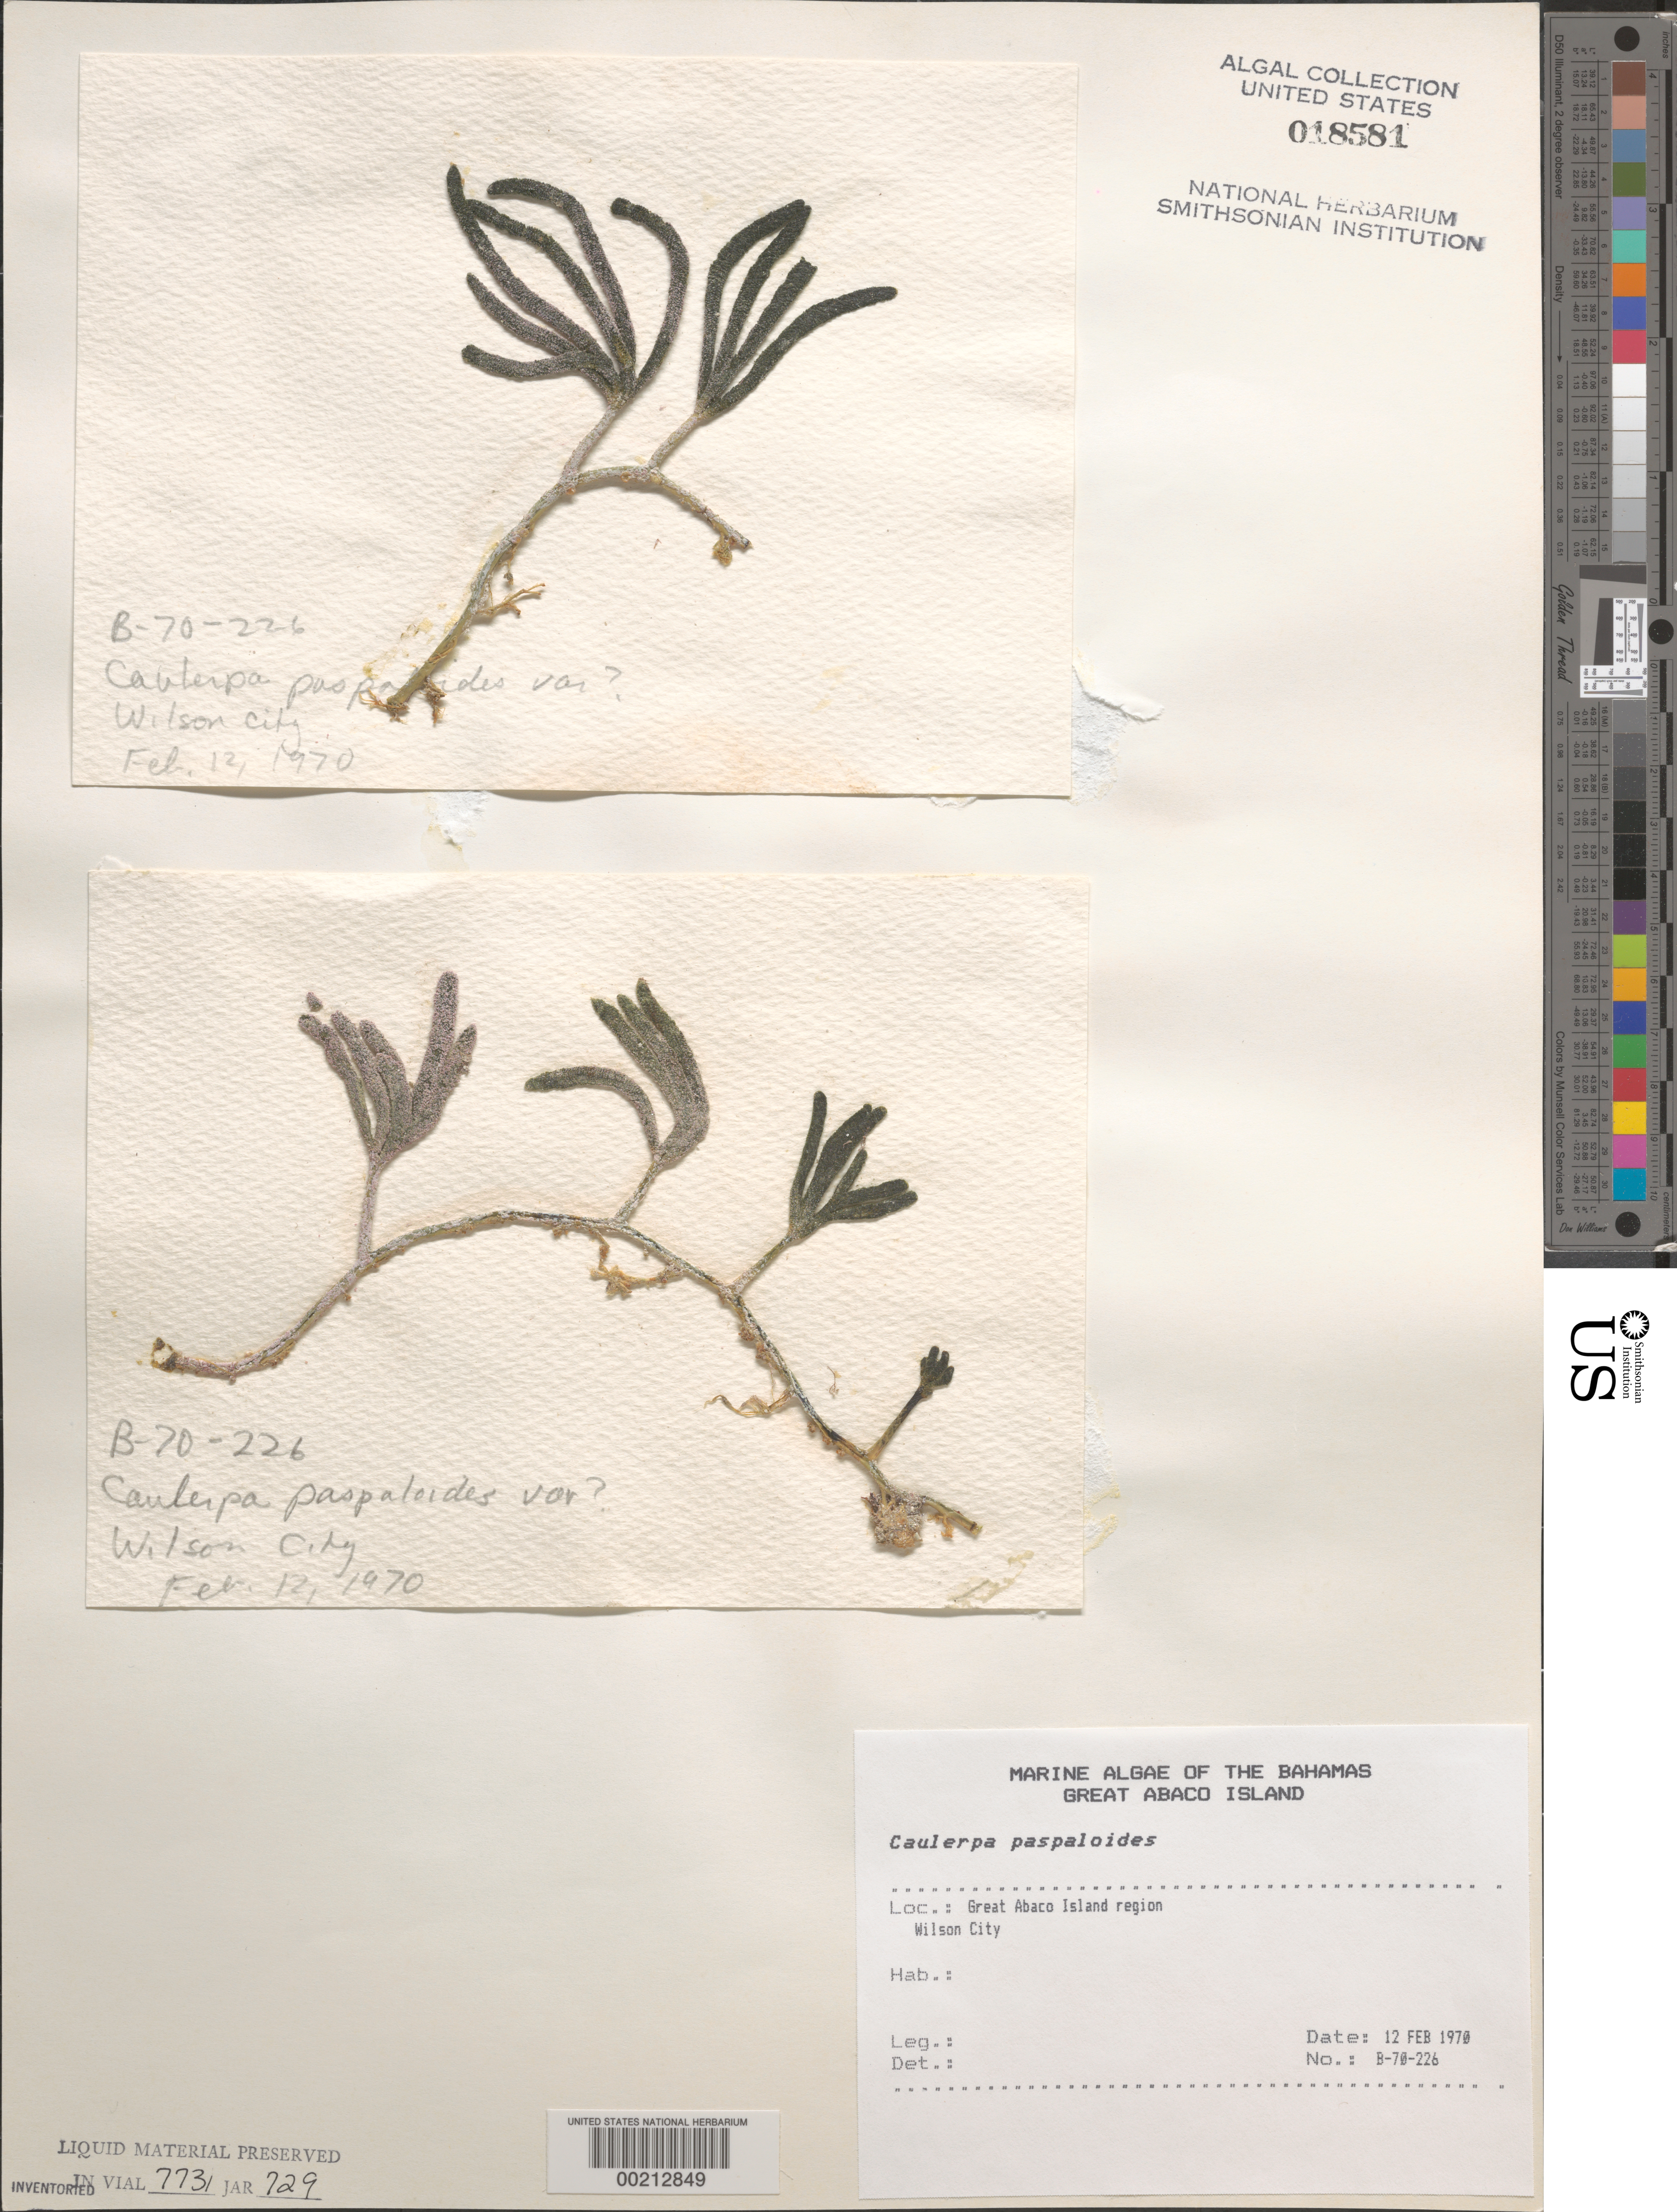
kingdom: Plantae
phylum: Chlorophyta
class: Ulvophyceae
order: Bryopsidales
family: Caulerpaceae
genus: Caulerpa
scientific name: Caulerpa paspaloides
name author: (Bory) Grev.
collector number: B-70-226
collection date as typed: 12 Feb 1970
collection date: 1970-02-12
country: Bahamas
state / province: Abaco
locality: Wilson city, great abaco island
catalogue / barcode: US 18581